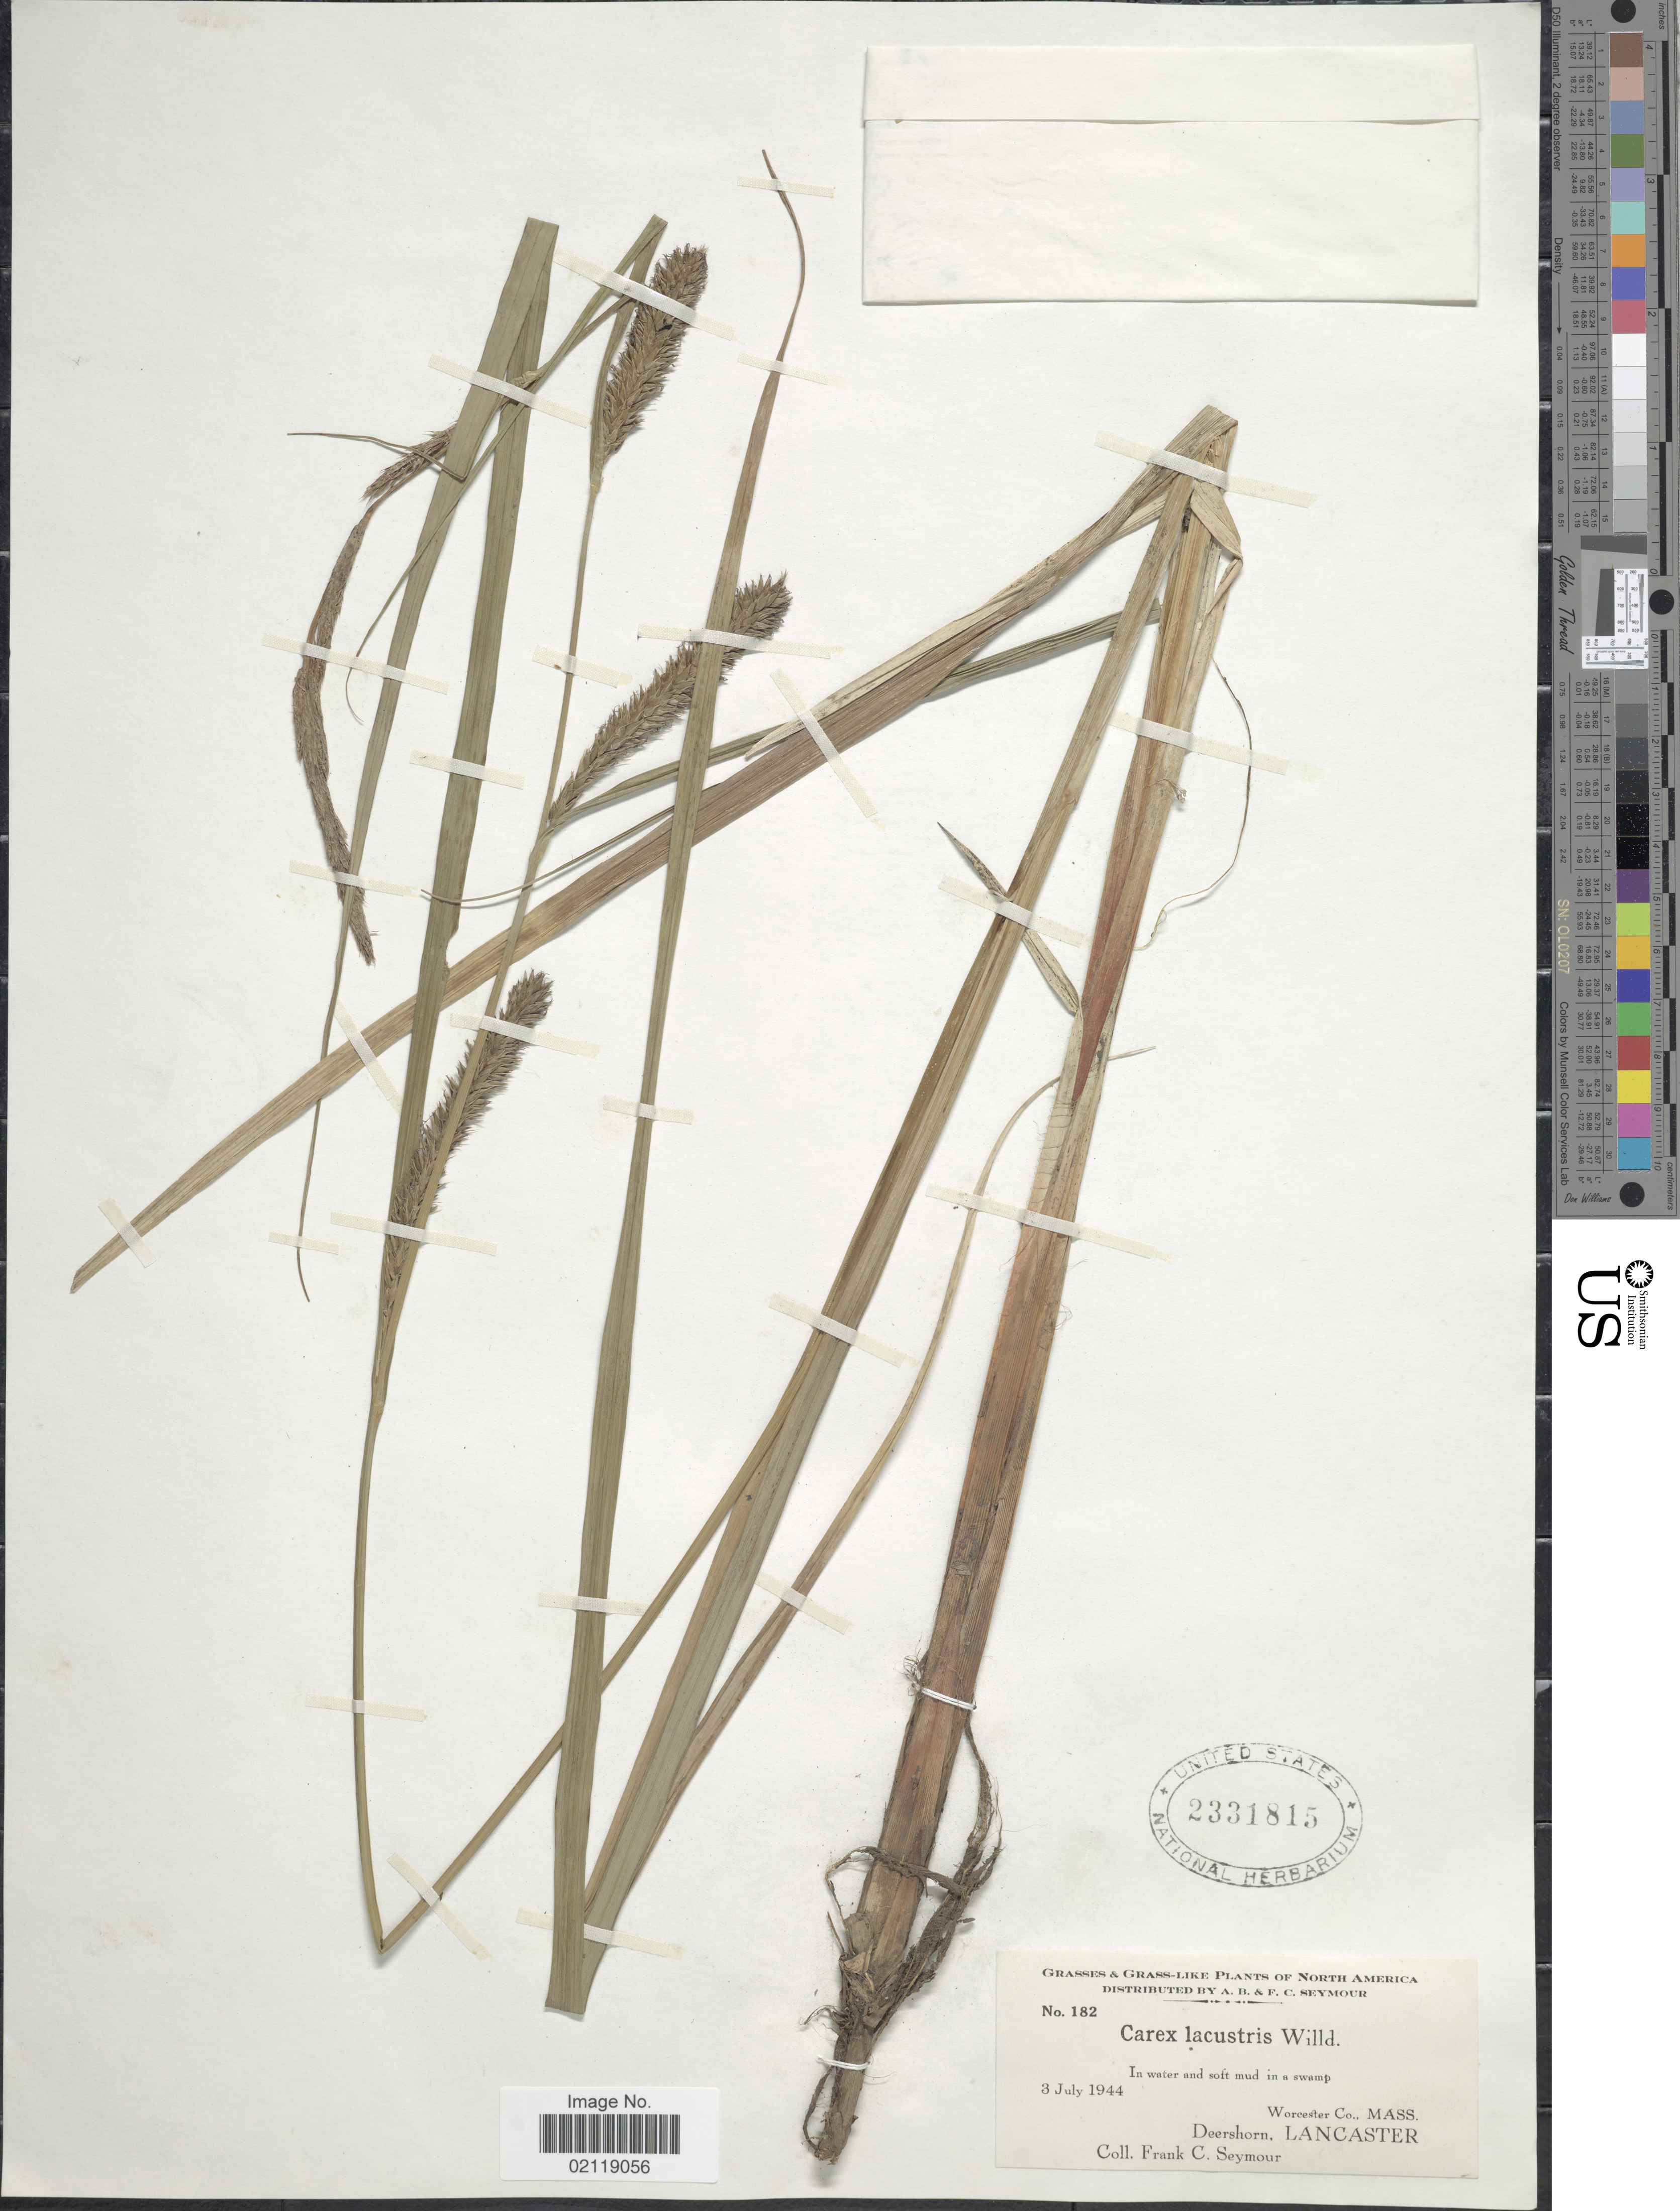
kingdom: Plantae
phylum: Tracheophyta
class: Liliopsida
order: Poales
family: Cyperaceae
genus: Carex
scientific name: Carex lacustris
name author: Willd.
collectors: F. C. Seymour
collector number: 182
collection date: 1944-07-03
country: United States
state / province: Massachusetts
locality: In water and soft mud in a swamp. Worcester Co., Mass. Deershorn, Lancaster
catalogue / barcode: US 2331815